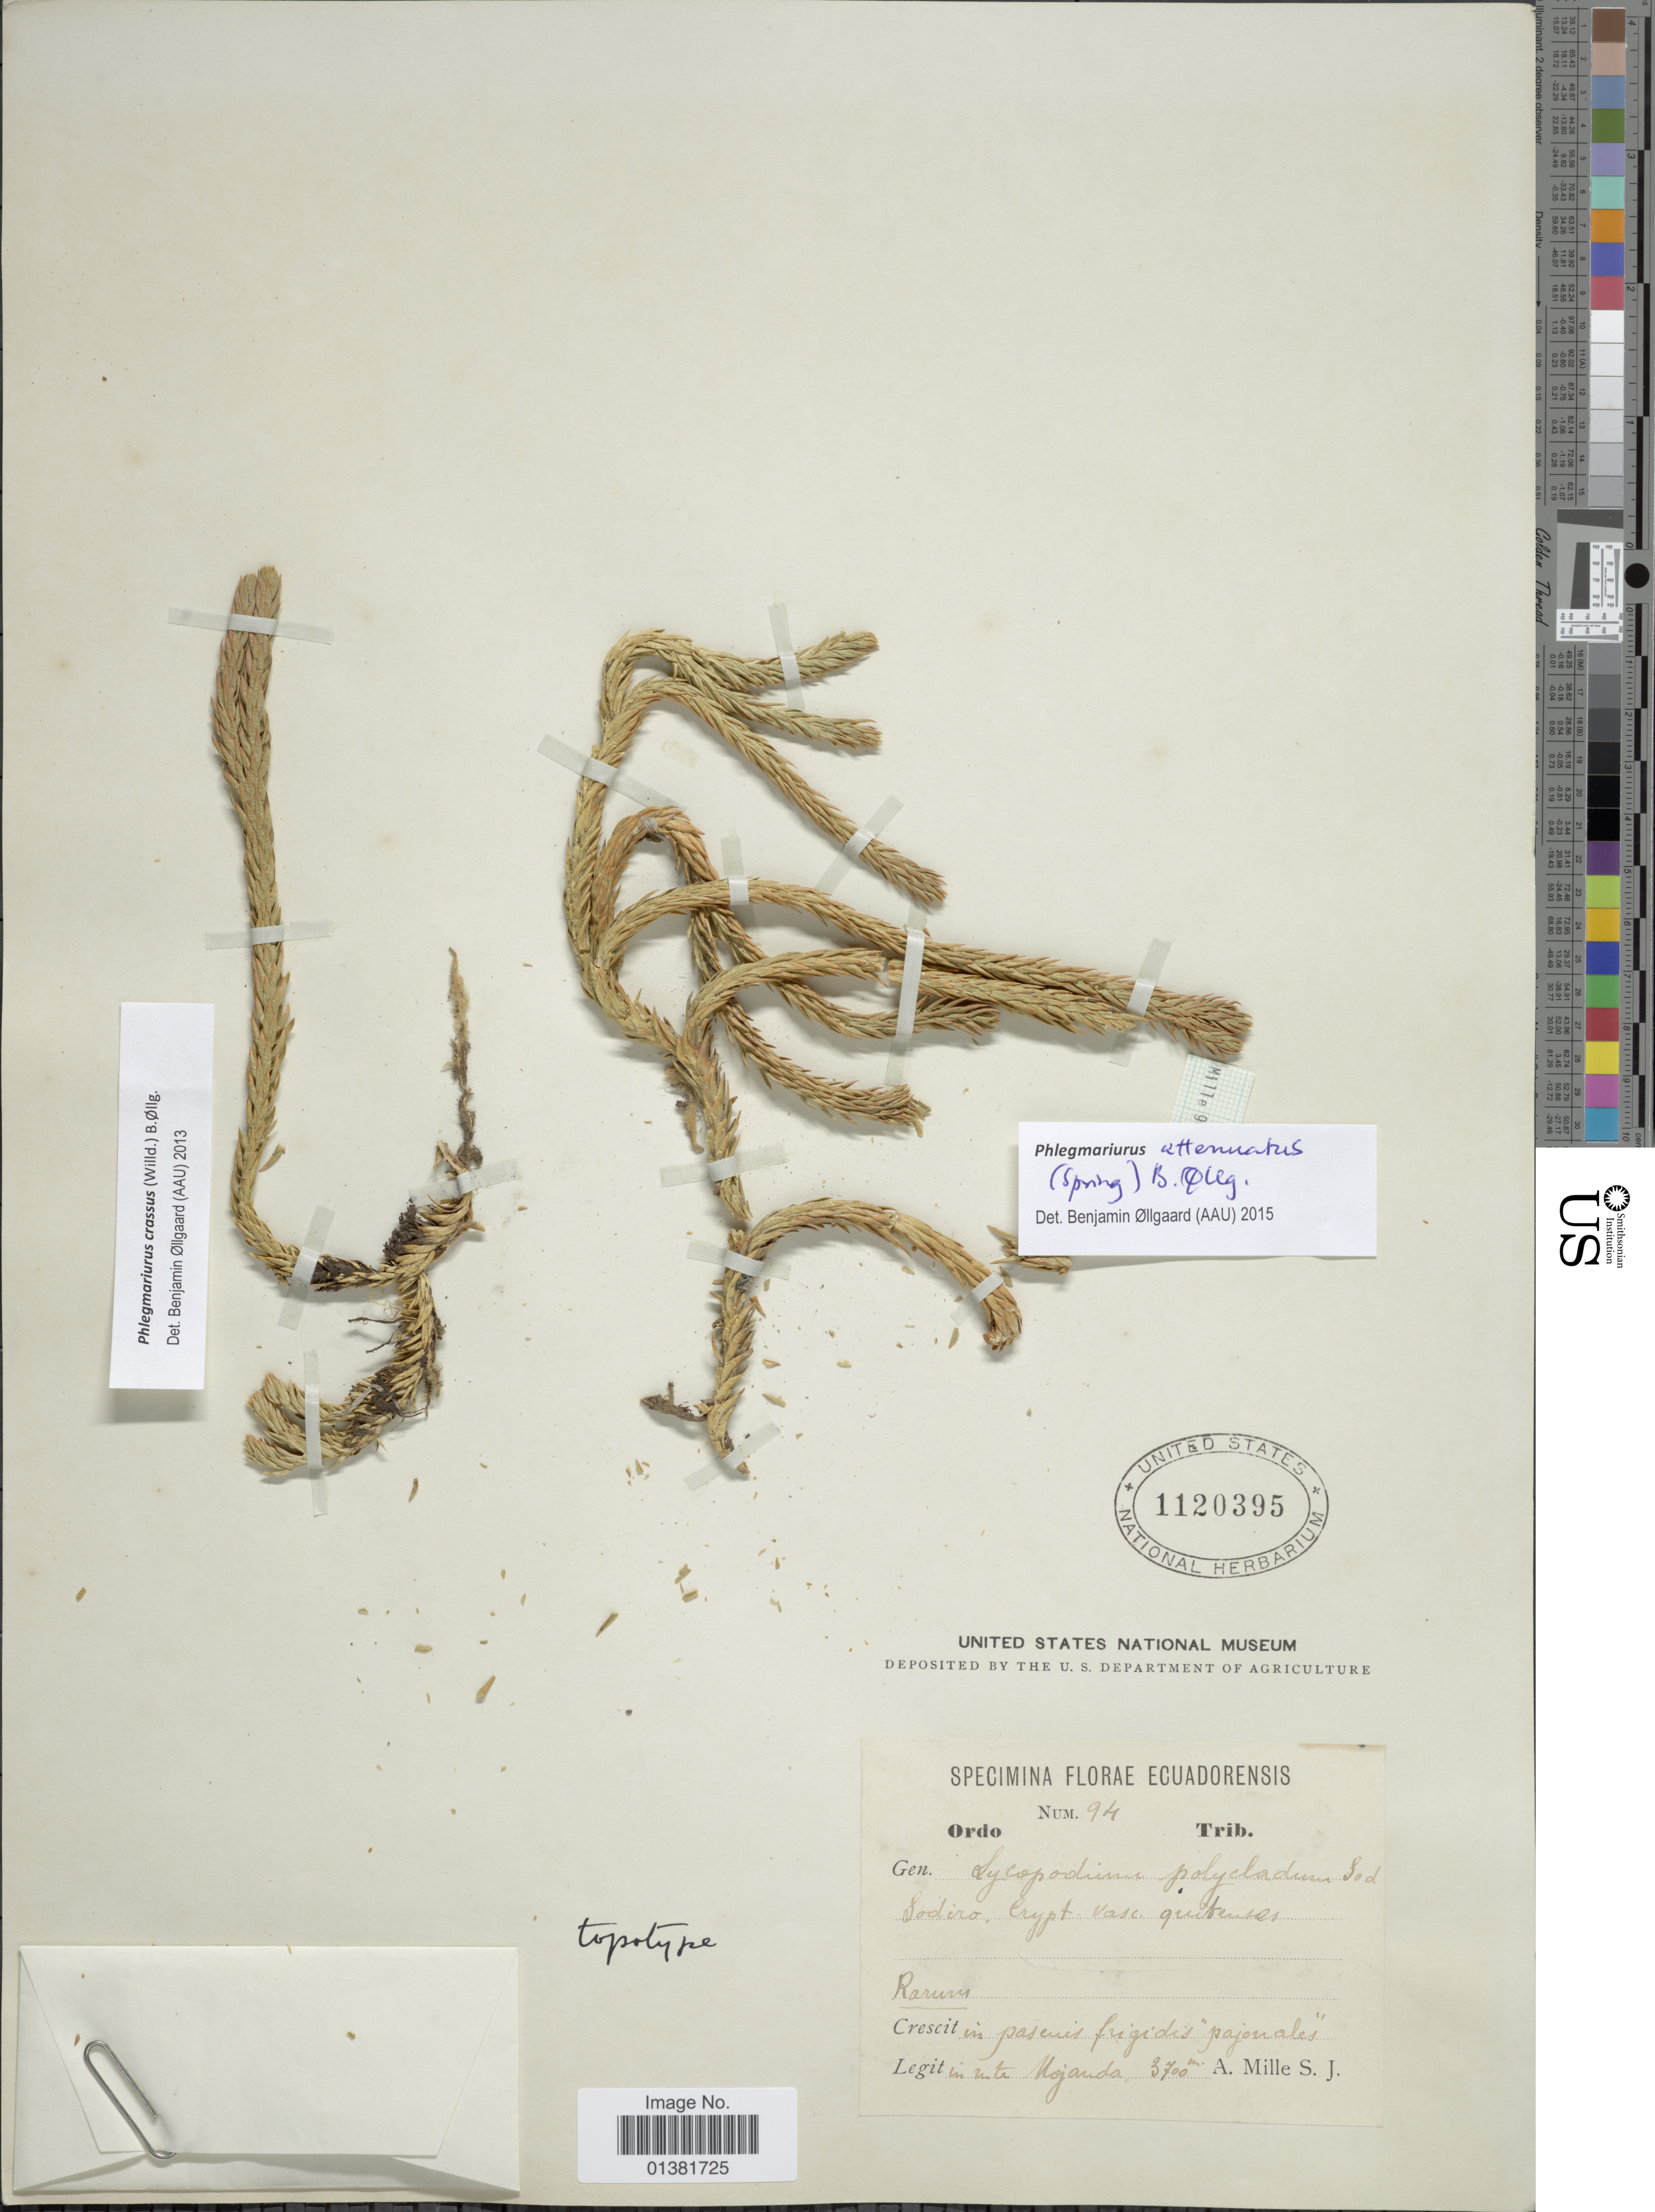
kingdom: Plantae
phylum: Tracheophyta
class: Lycopodiopsida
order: Lycopodiales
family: Lycopodiaceae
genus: Phlegmariurus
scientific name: Phlegmariurus attenuatus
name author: (Spring) B. Øllg.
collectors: A. Mille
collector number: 94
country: Ecuador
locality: In pascuis frigidis "pajonales", in inter Mojanda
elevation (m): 3700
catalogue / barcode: US 1120395